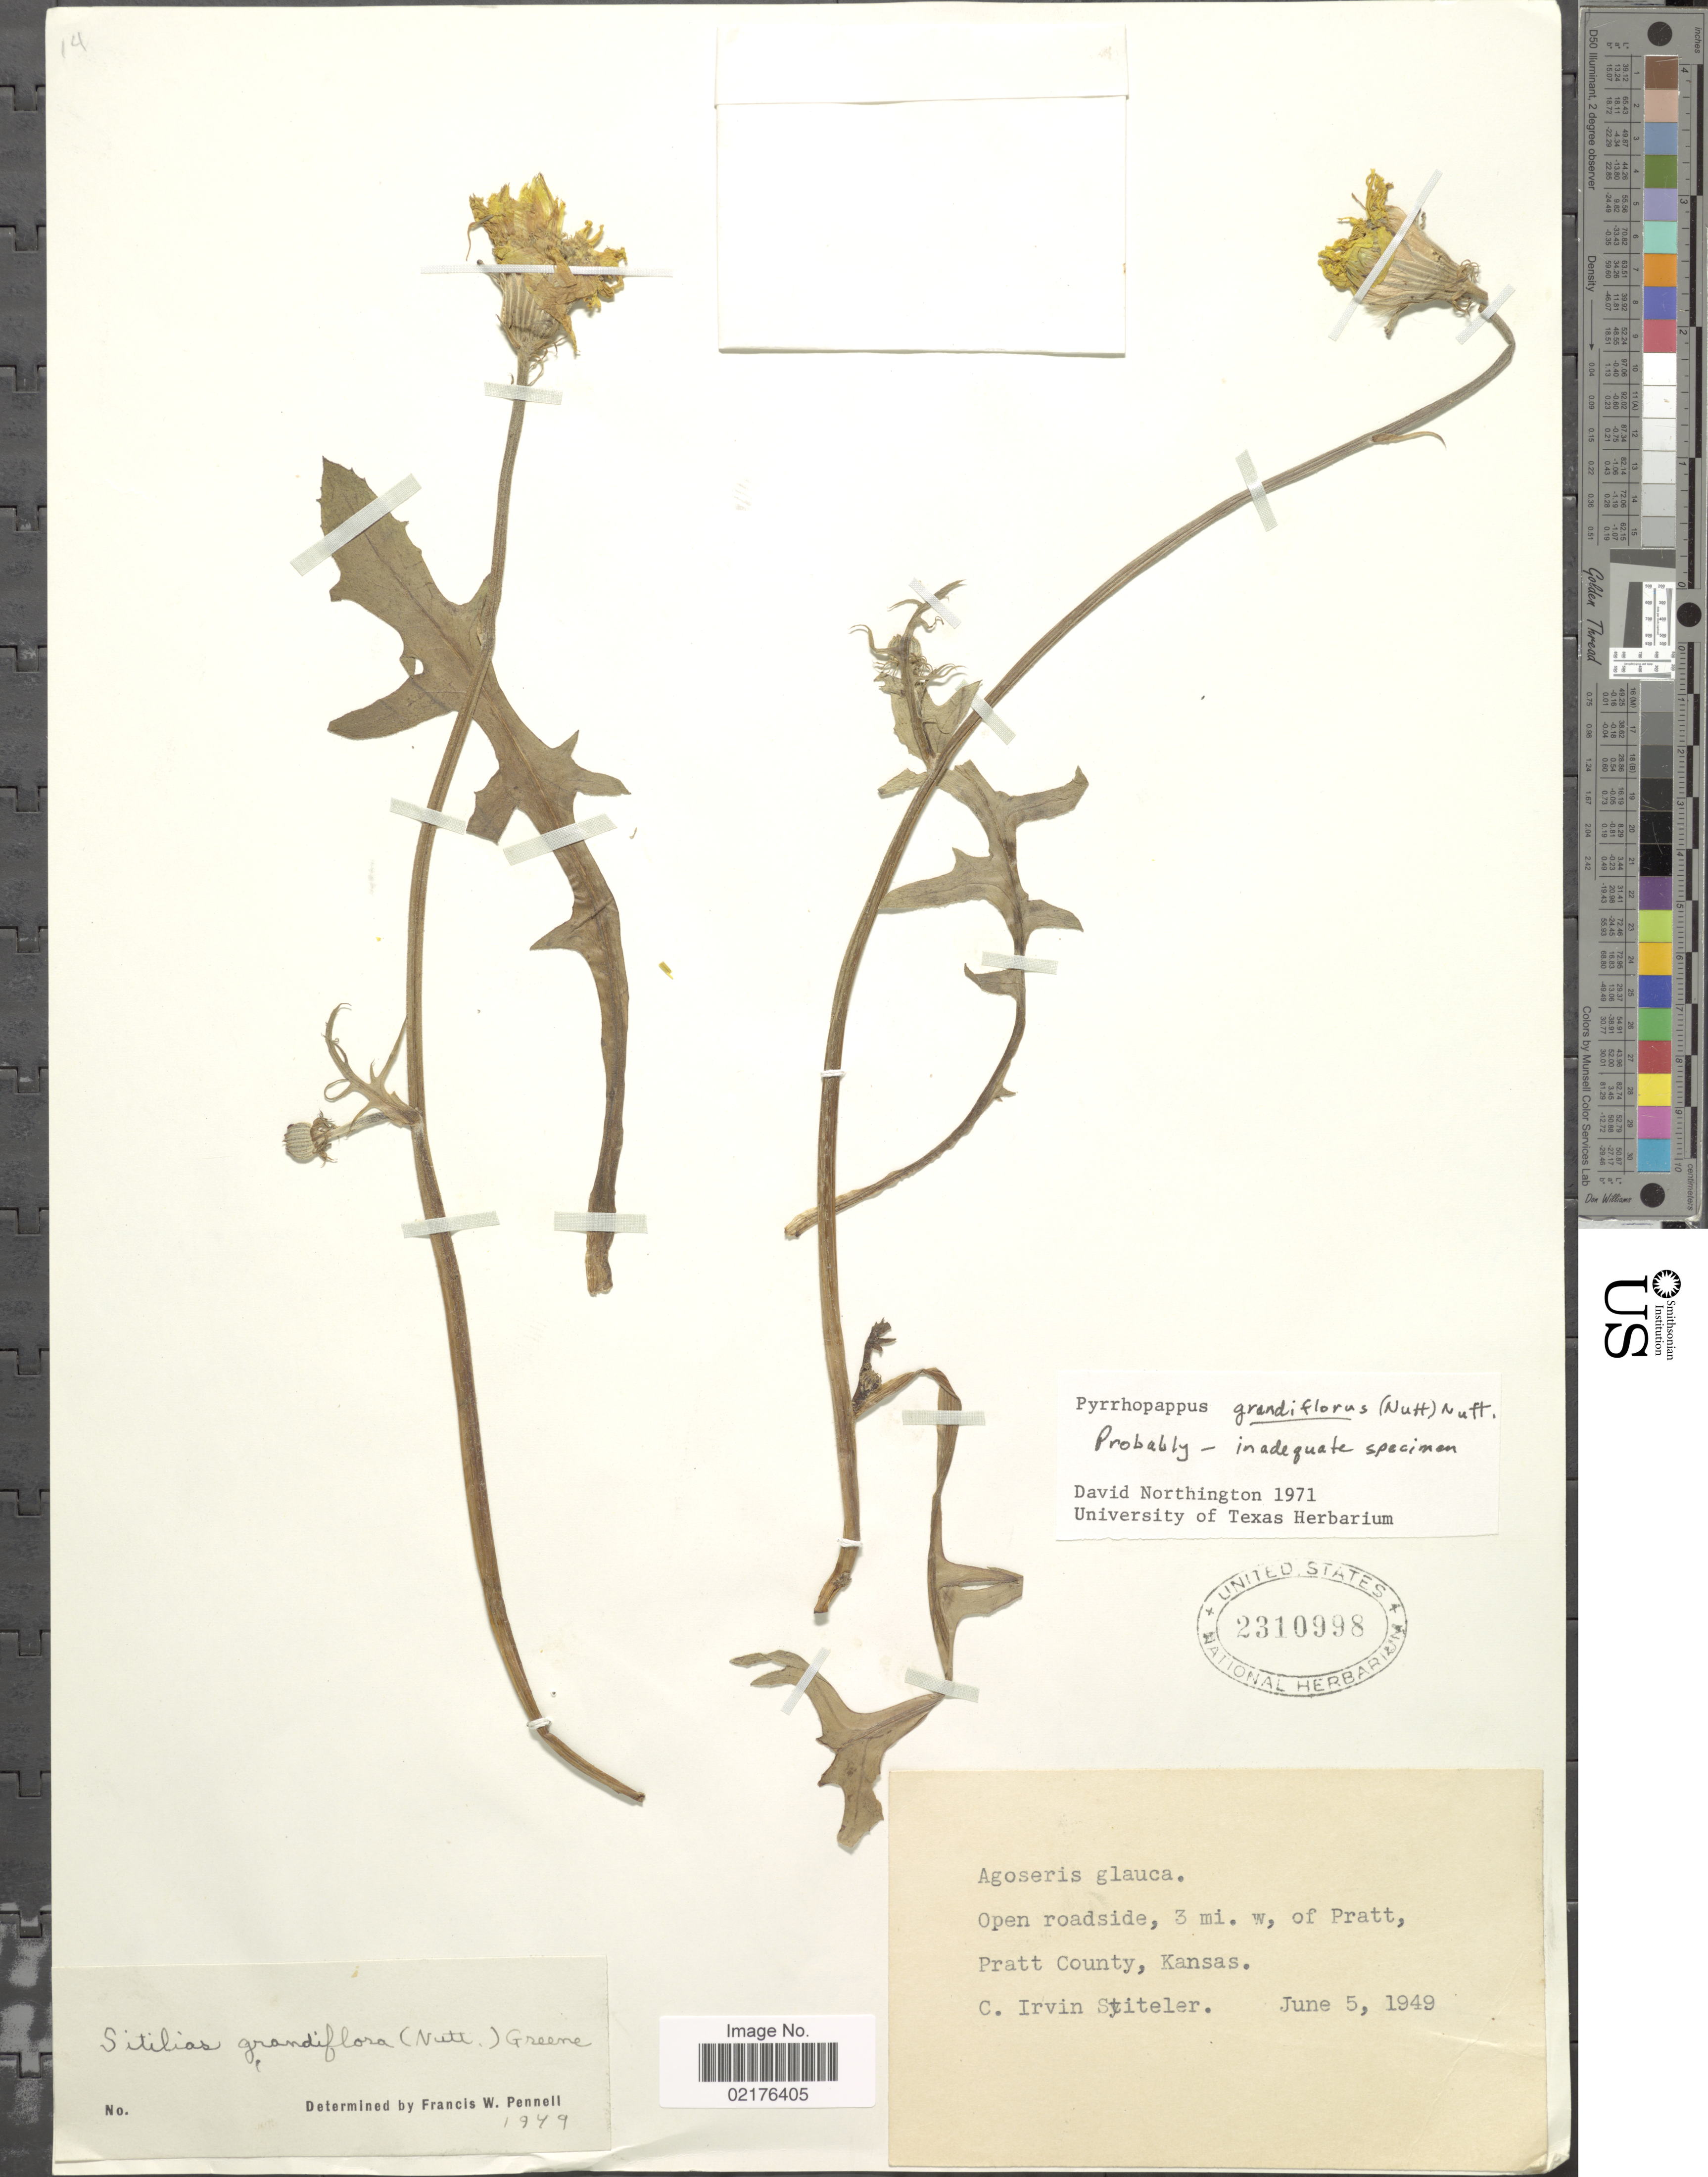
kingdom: Plantae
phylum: Tracheophyta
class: Magnoliopsida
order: Asterales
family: Asteraceae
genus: Pyrrhopappus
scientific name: Pyrrhopappus grandiflorus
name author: (Nutt.) Nutt.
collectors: C. Stiteler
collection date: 1949-06-05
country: United States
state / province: Kansas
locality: Open roadside, 3 mi. W. of Pratt, Pratt County, Kansas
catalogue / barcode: US 2310998